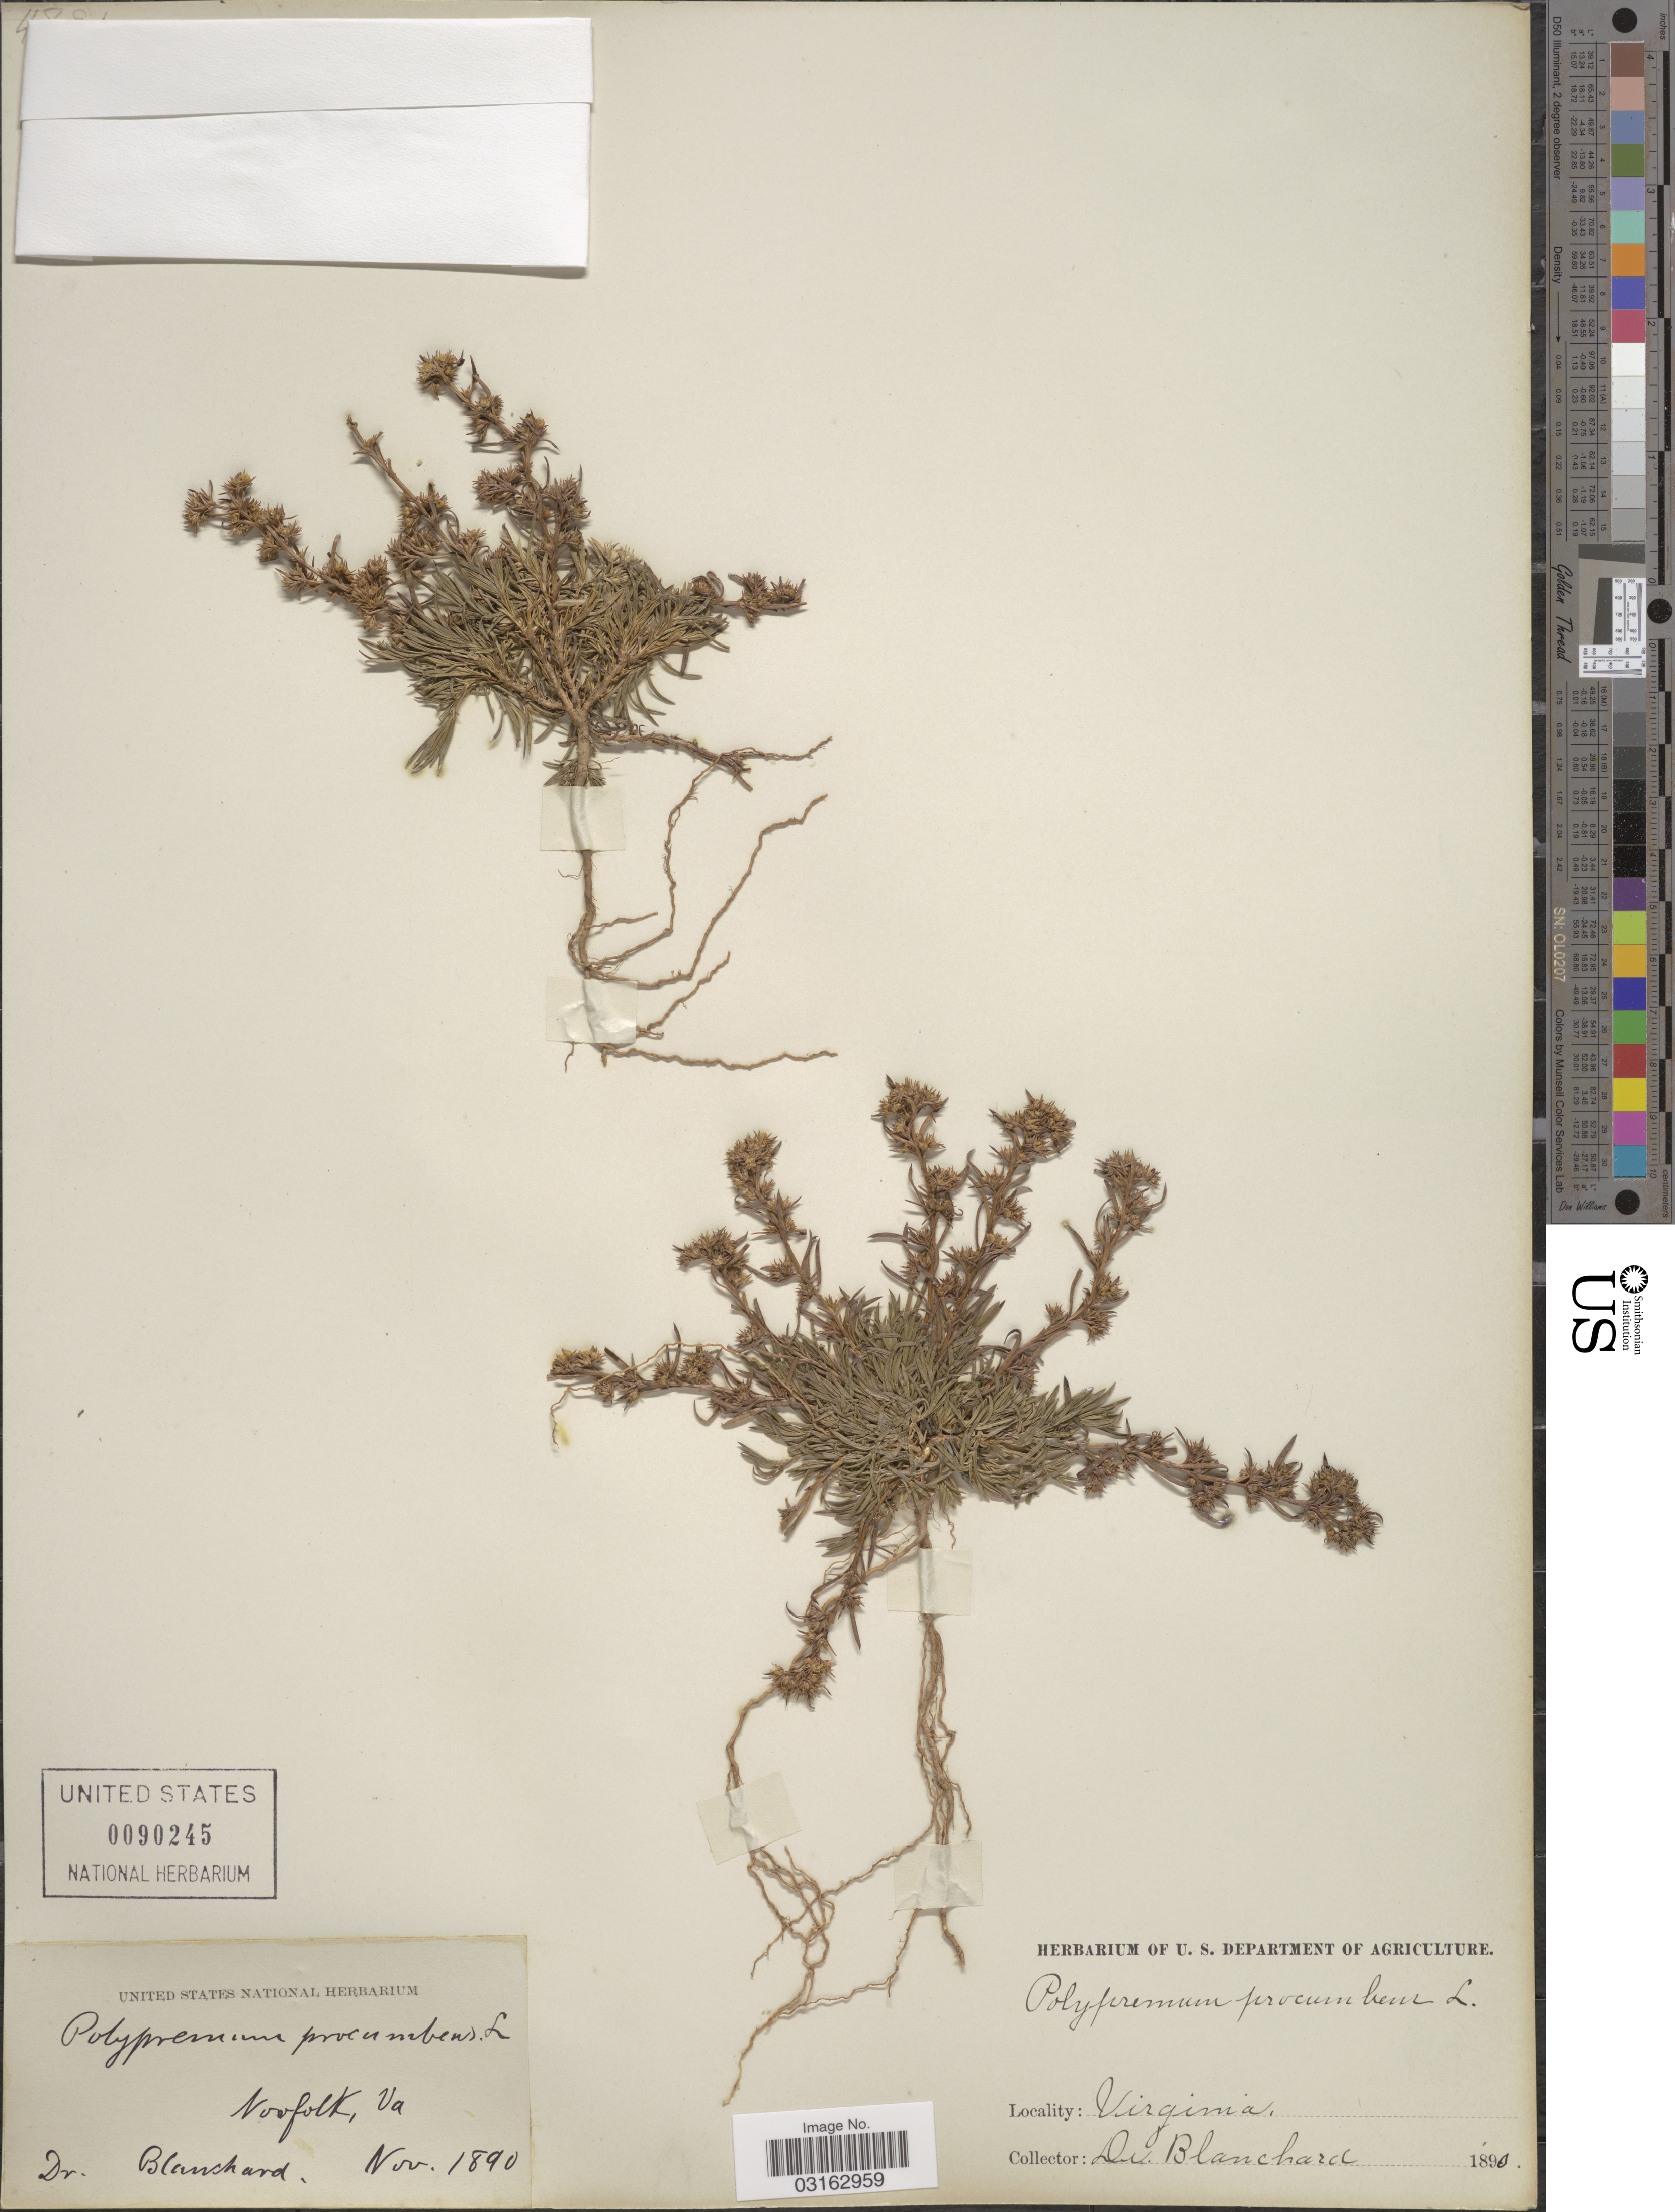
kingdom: Plantae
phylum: Tracheophyta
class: Magnoliopsida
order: Lamiales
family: Tetrachondraceae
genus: Polypremum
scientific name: Polypremum procumbens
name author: L.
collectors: Blanchard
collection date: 1890-11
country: United States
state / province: Virginia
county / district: City of Norfolk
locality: Norfolk.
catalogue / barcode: US 90245